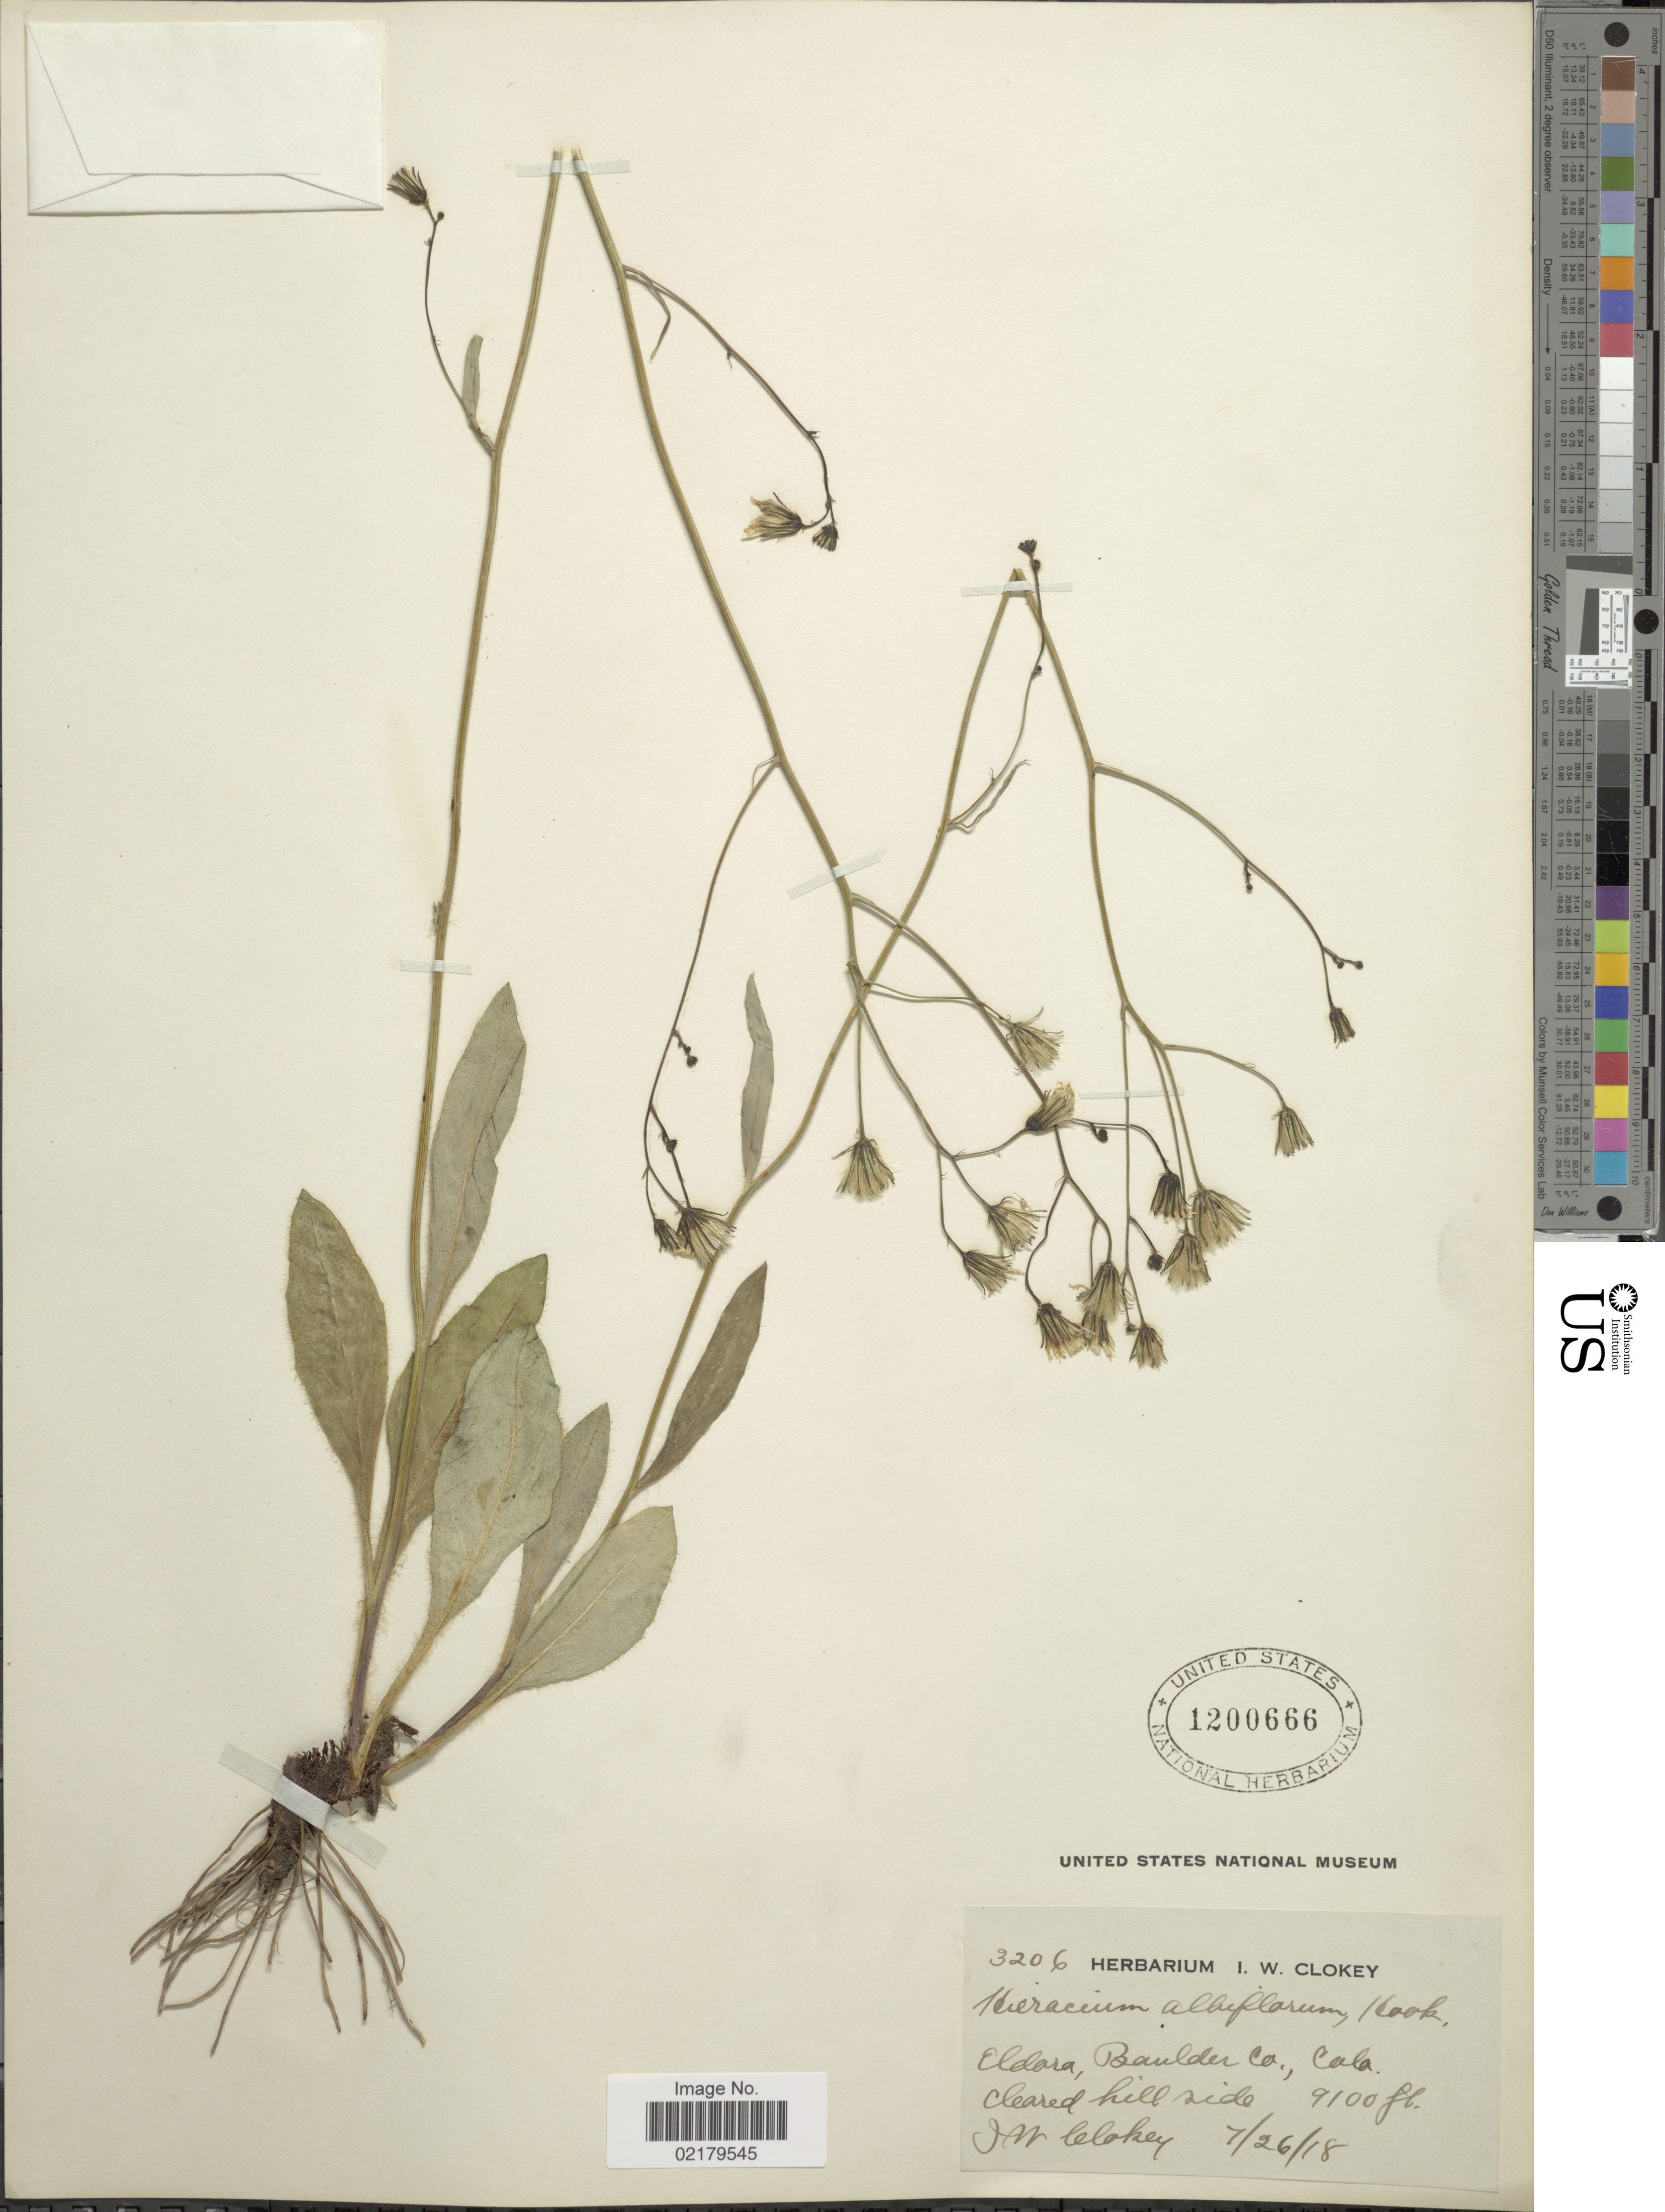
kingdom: Plantae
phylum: Tracheophyta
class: Magnoliopsida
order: Asterales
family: Asteraceae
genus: Hieracium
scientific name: Hieracium albiflorum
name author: Hook.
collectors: I. W. Clokey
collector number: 3206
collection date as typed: Transcribed d/m/y: 26/7/18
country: United States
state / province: Colorado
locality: Eldora, Boulder Co., Cleared hill side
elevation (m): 2774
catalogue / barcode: US 1200666